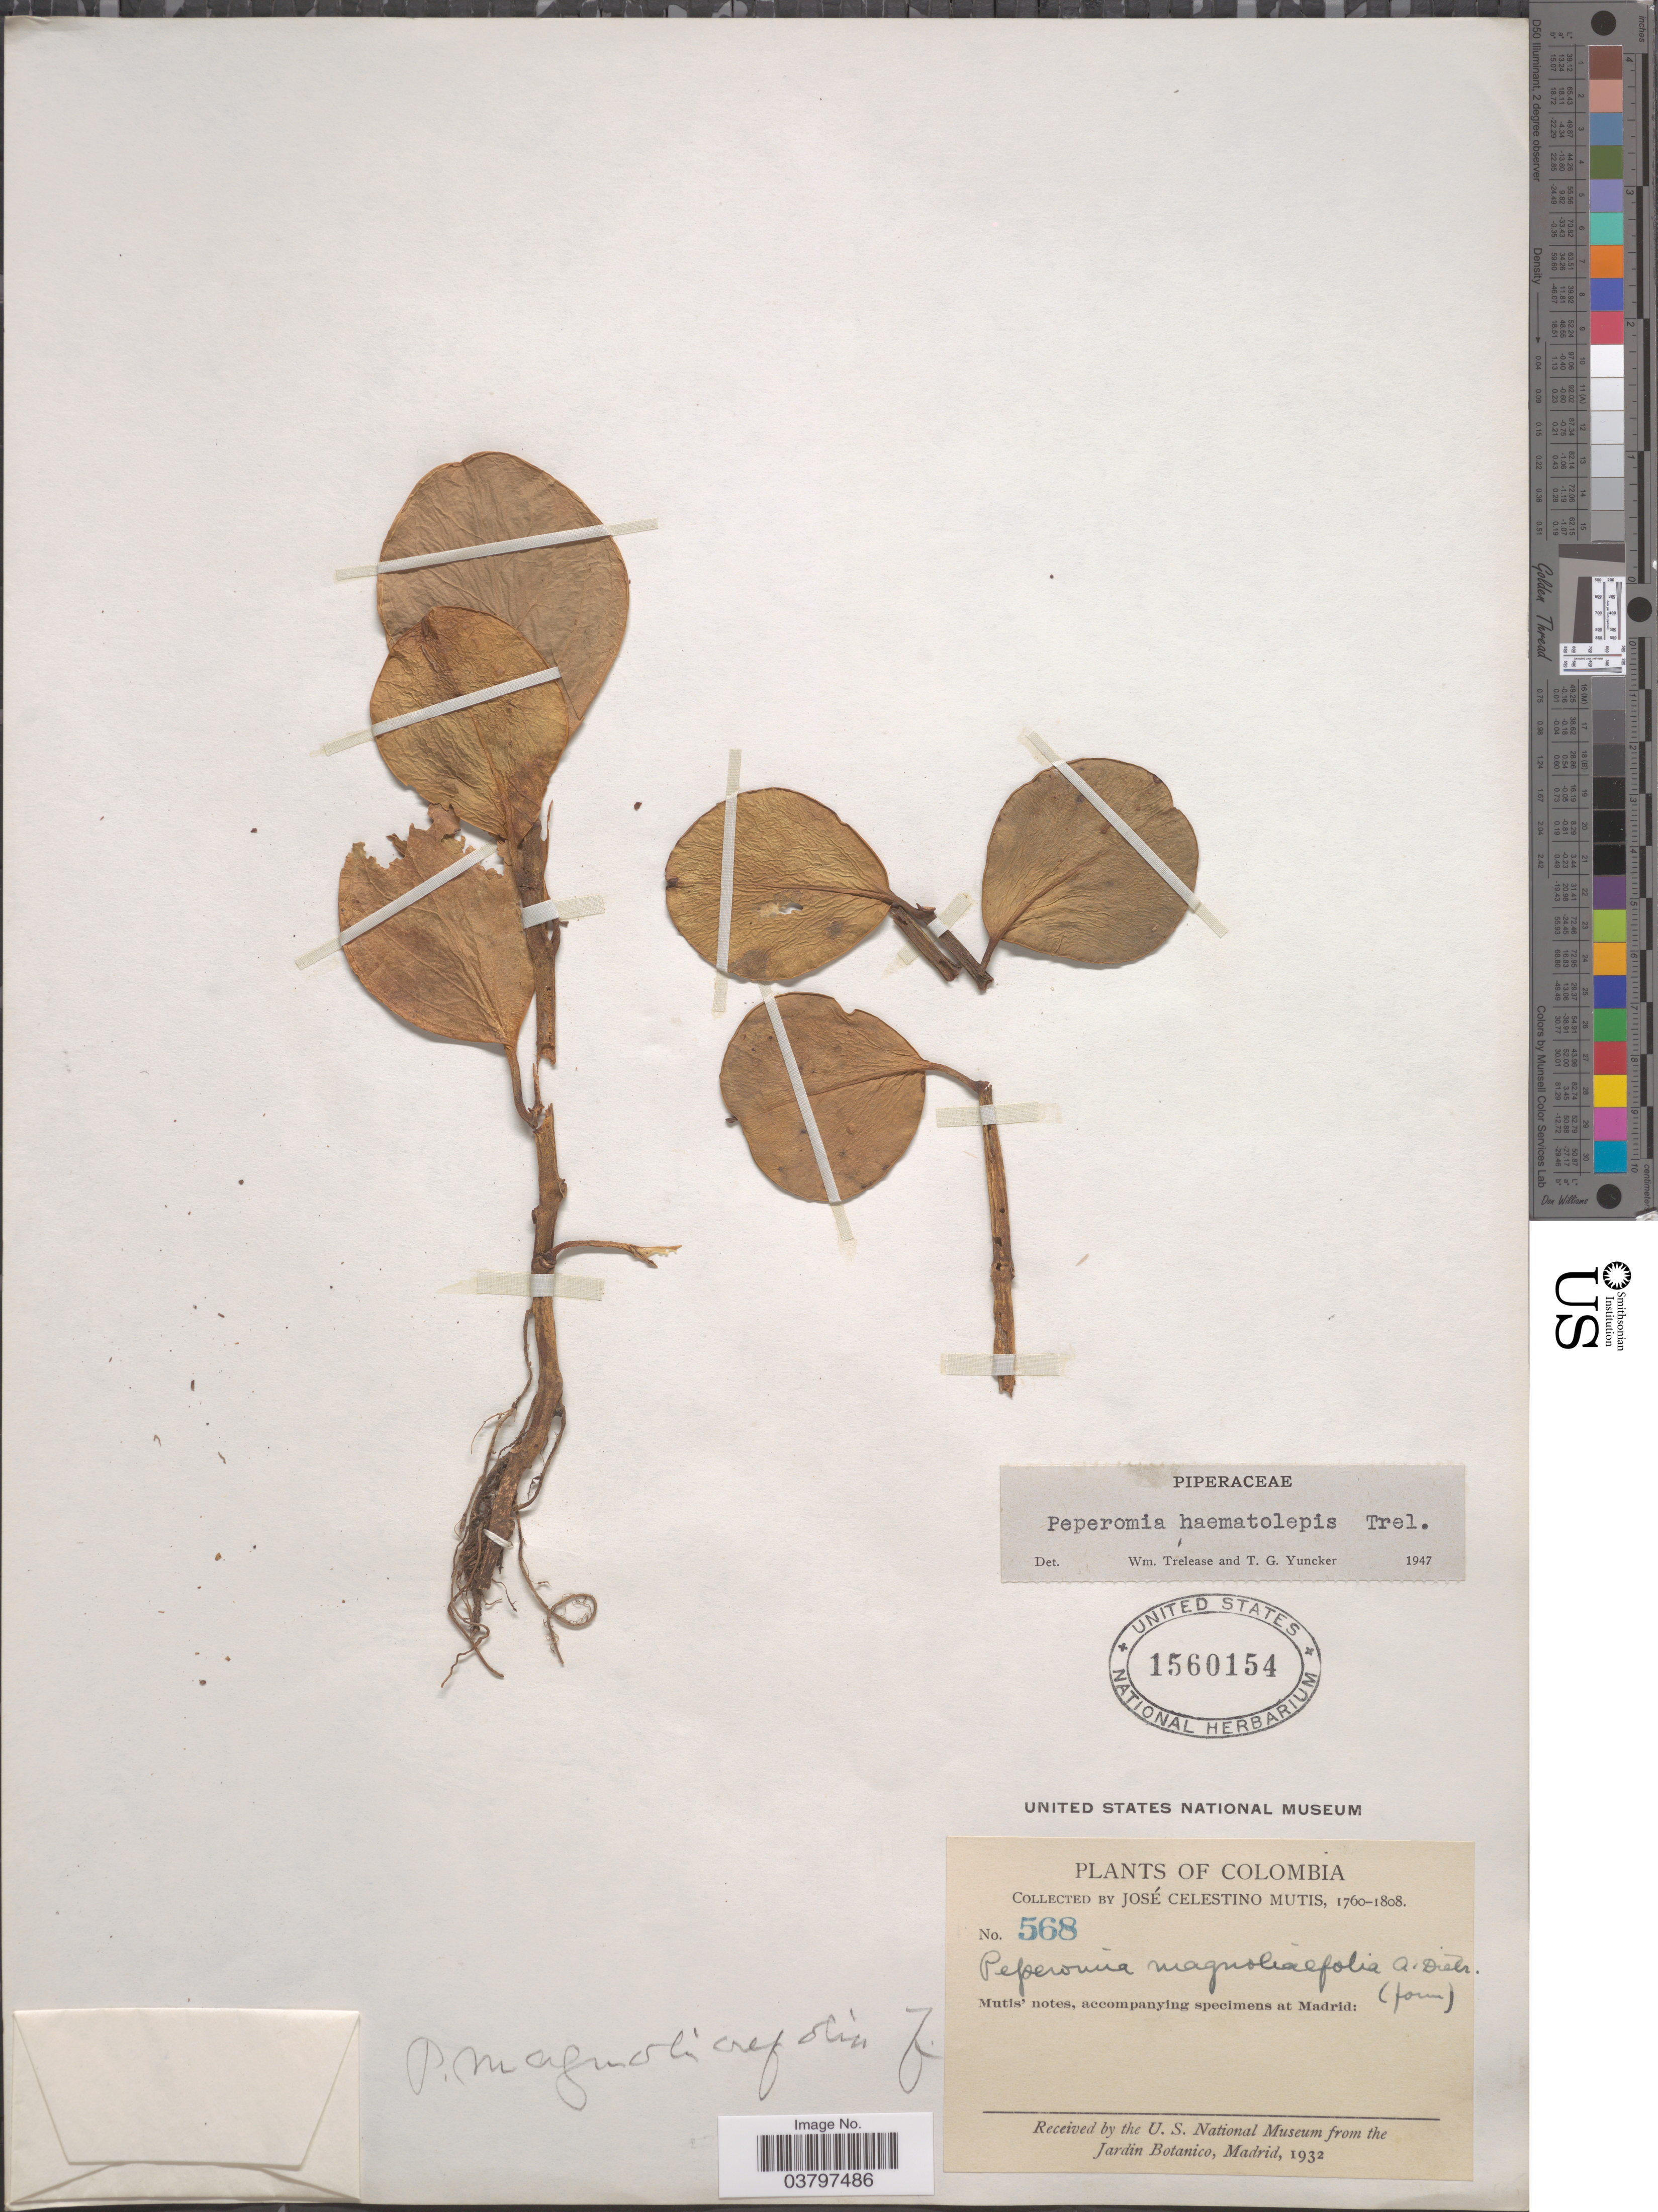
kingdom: Plantae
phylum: Tracheophyta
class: Magnoliopsida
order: Piperales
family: Piperaceae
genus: Peperomia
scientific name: Peperomia haematolepis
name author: Trel.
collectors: J. C. B. Mutis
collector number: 568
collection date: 1760/1808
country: Colombia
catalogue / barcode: US 1560154